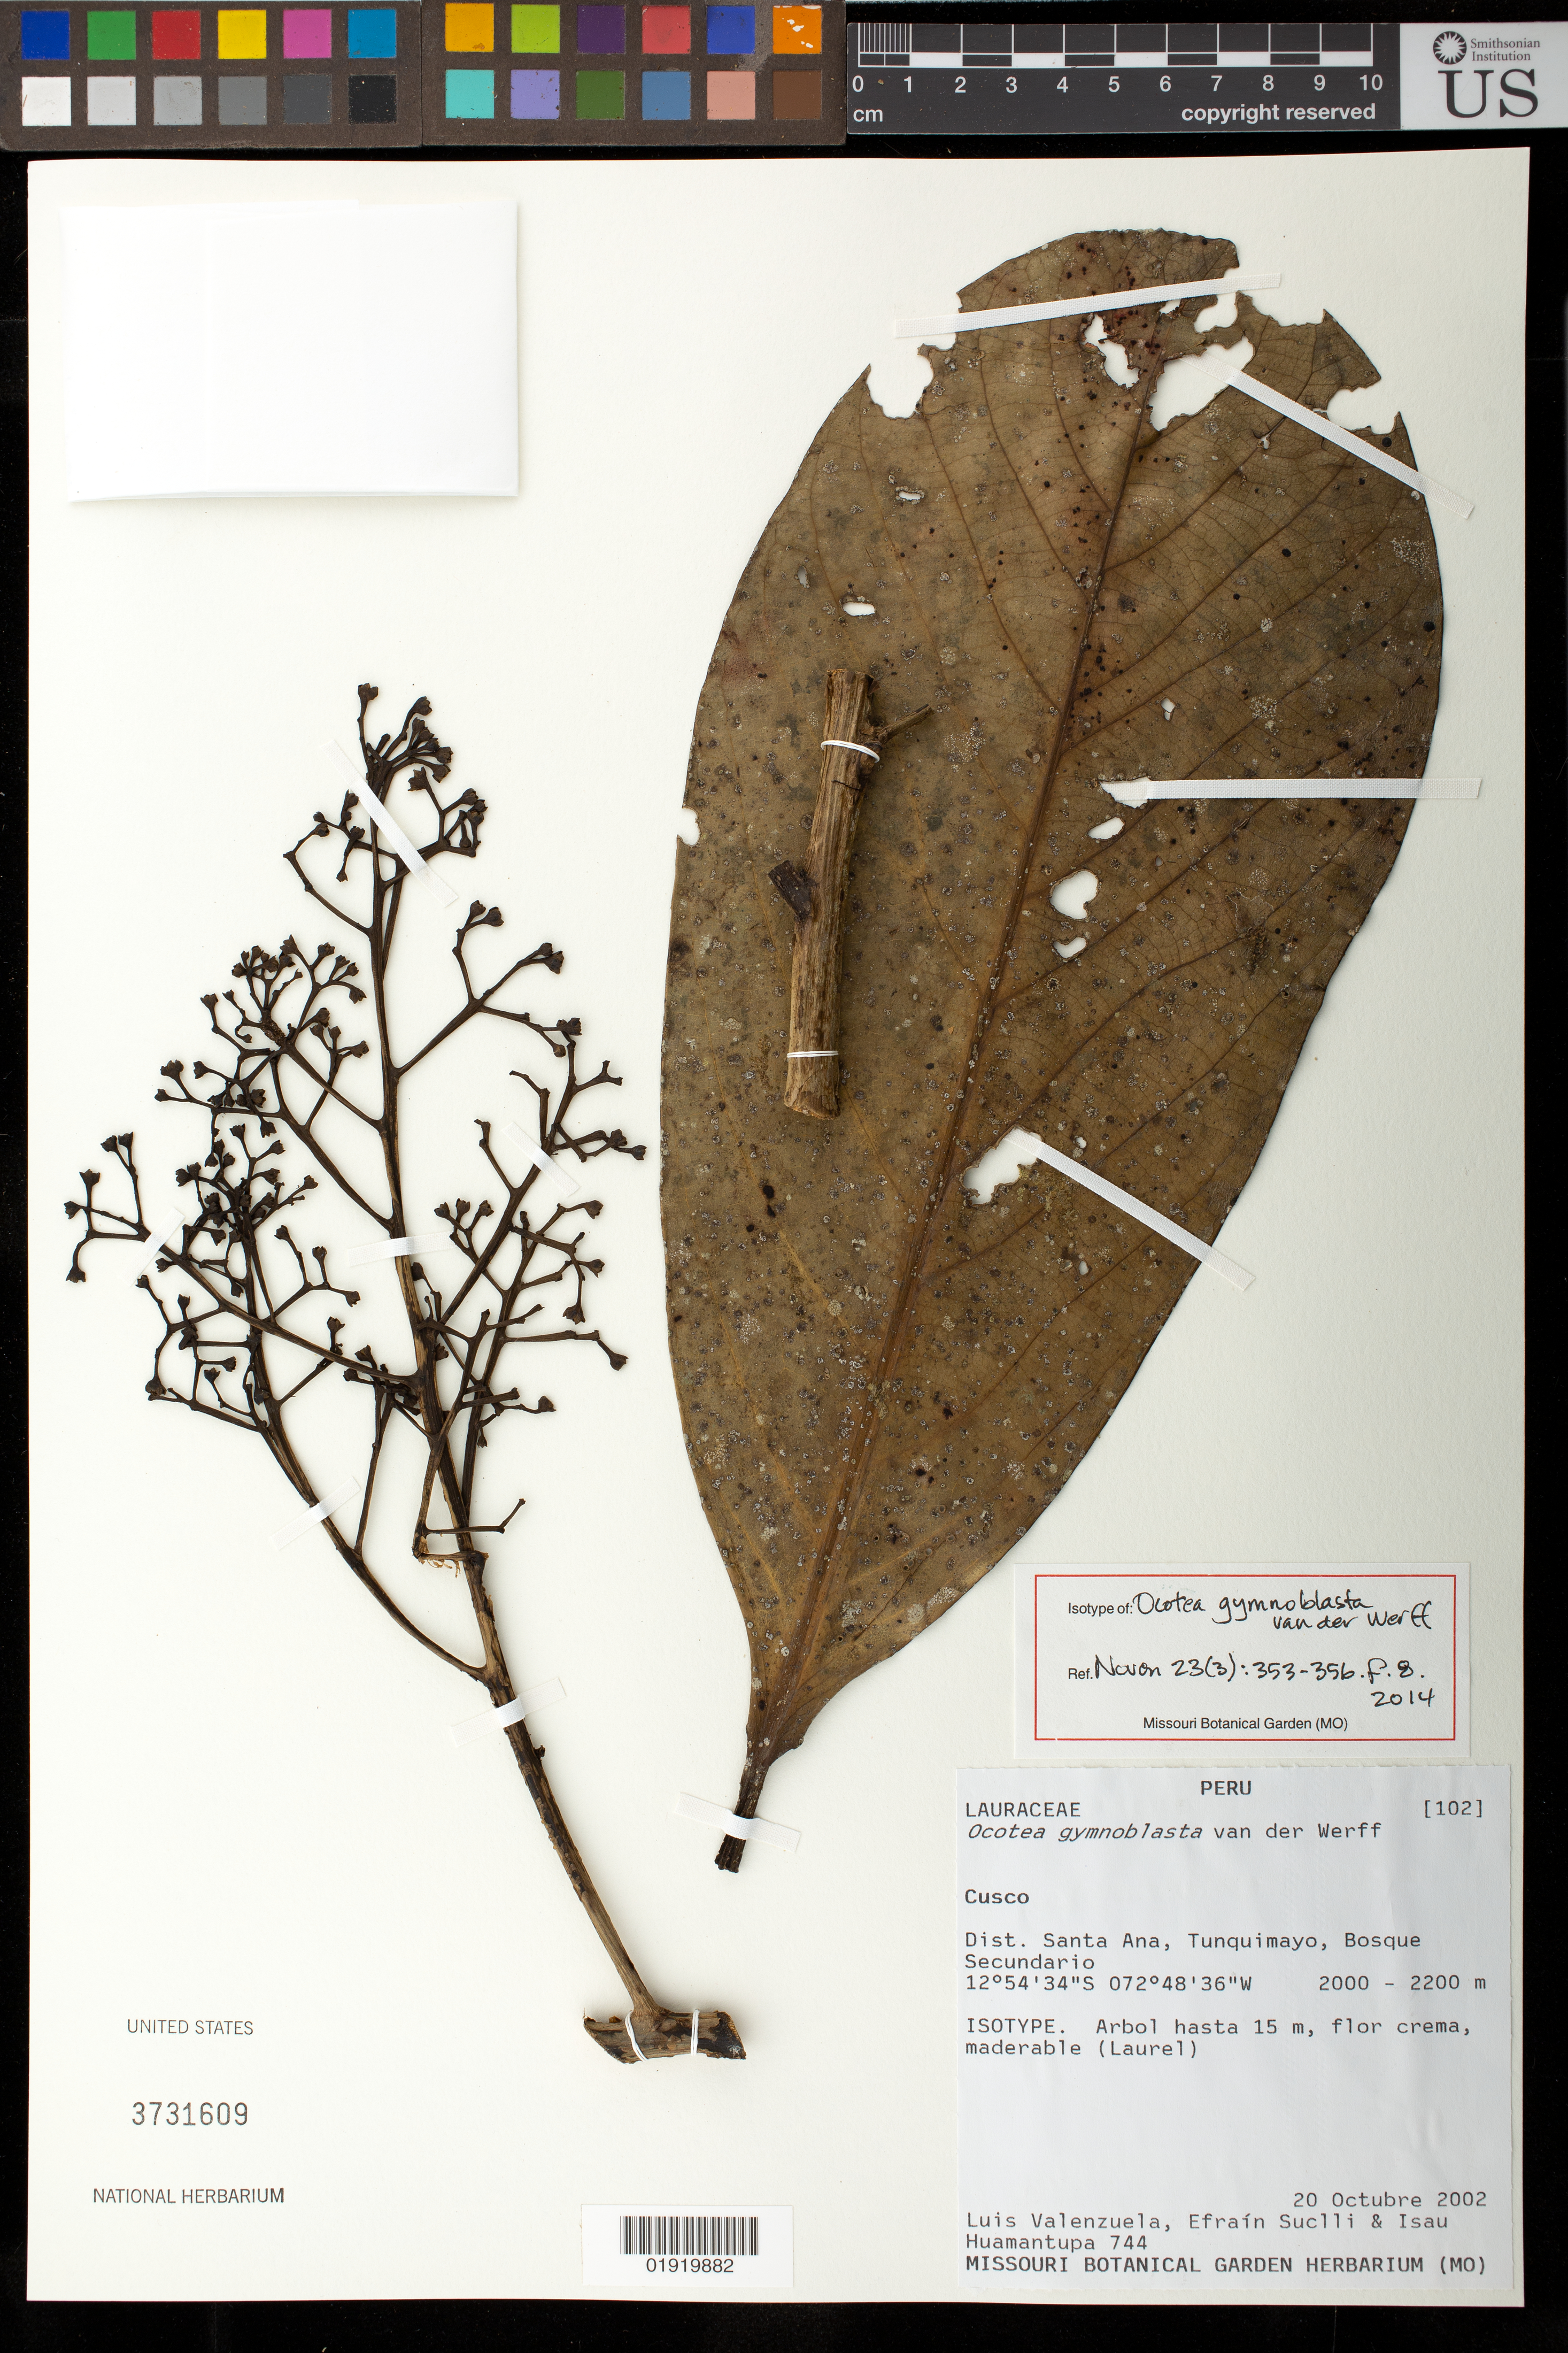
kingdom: Plantae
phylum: Tracheophyta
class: Magnoliopsida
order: Laurales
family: Lauraceae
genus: Ocotea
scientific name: Ocotea gymnoblasta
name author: van der Werff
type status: Isotype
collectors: L. Valenzuela, E. Suclli & I. Huamantupa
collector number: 744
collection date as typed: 20 Oct 2002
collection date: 2002-10-20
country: Peru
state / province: Cusco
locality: Cusco: La Convención. Dist. Santa Ana, Tunquimayo.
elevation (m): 2000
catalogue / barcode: US 3731609